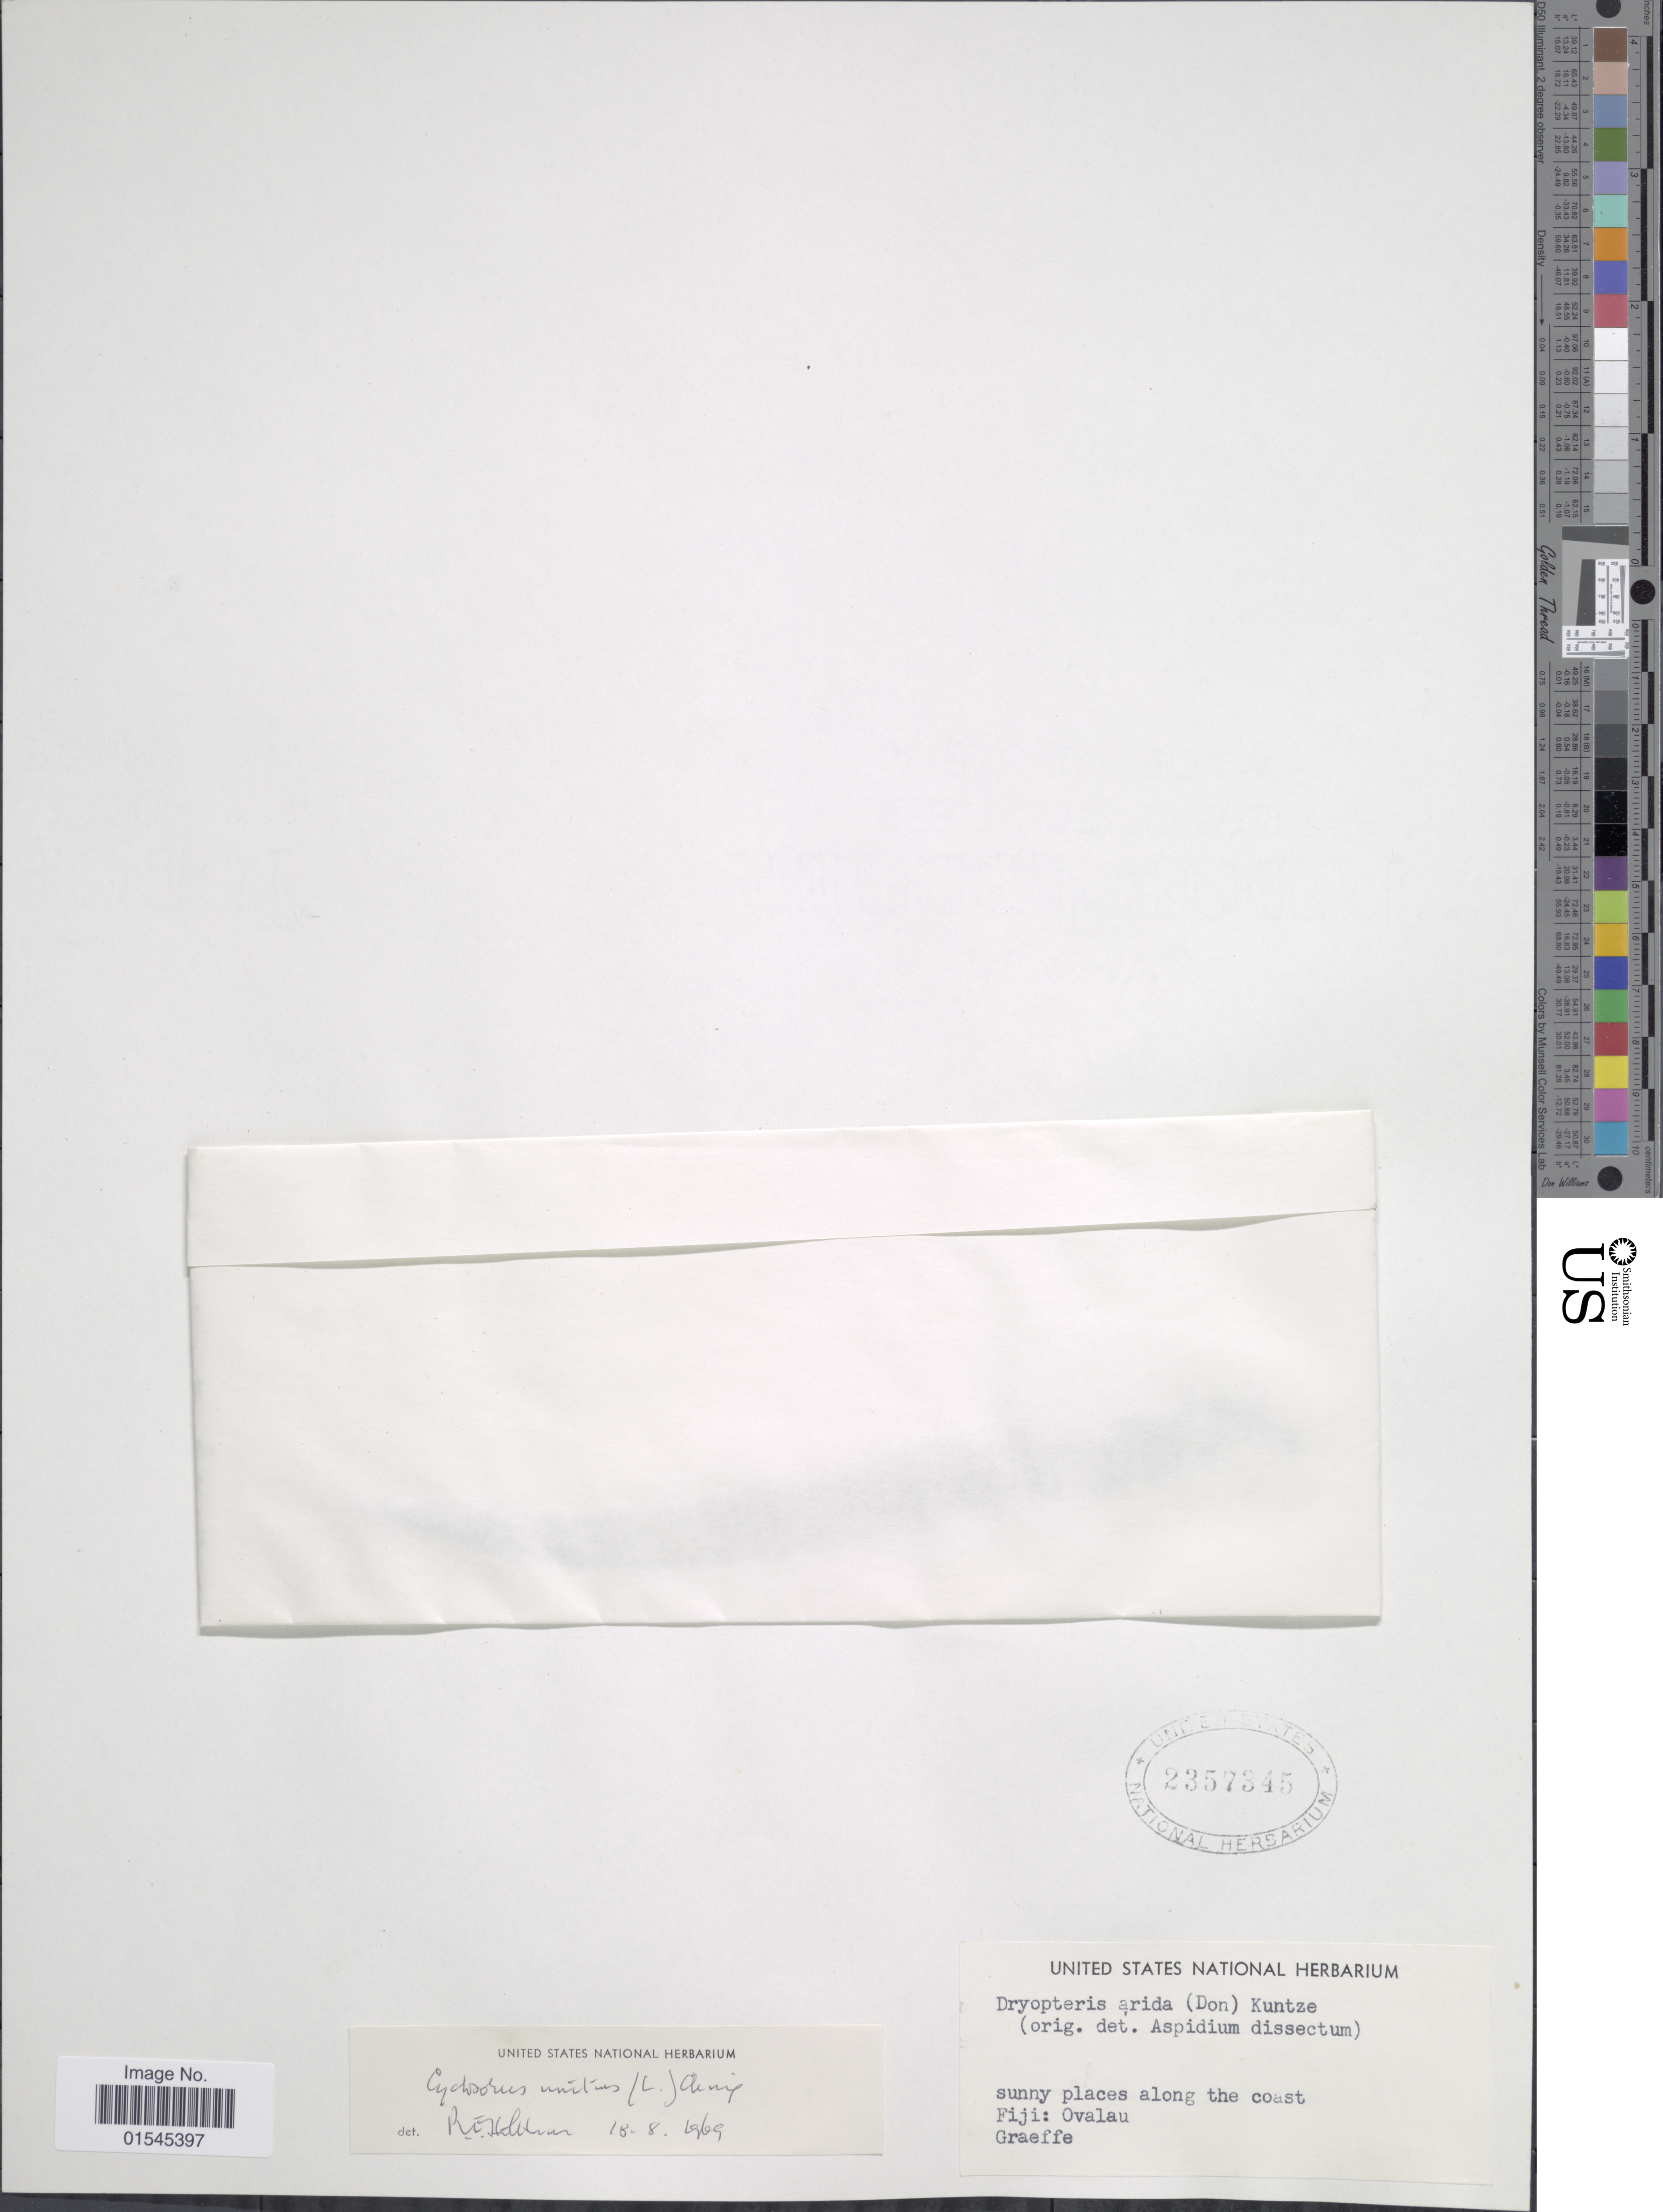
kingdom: Plantae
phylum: Tracheophyta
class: Polypodiopsida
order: Polypodiales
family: Thelypteridaceae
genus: Sphaerostephanos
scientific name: Sphaerostephanos unitus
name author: (L.) Holttum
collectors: Graeffe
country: Fiji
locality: Sunny places along the coast. Ovalau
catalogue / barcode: US 2357345